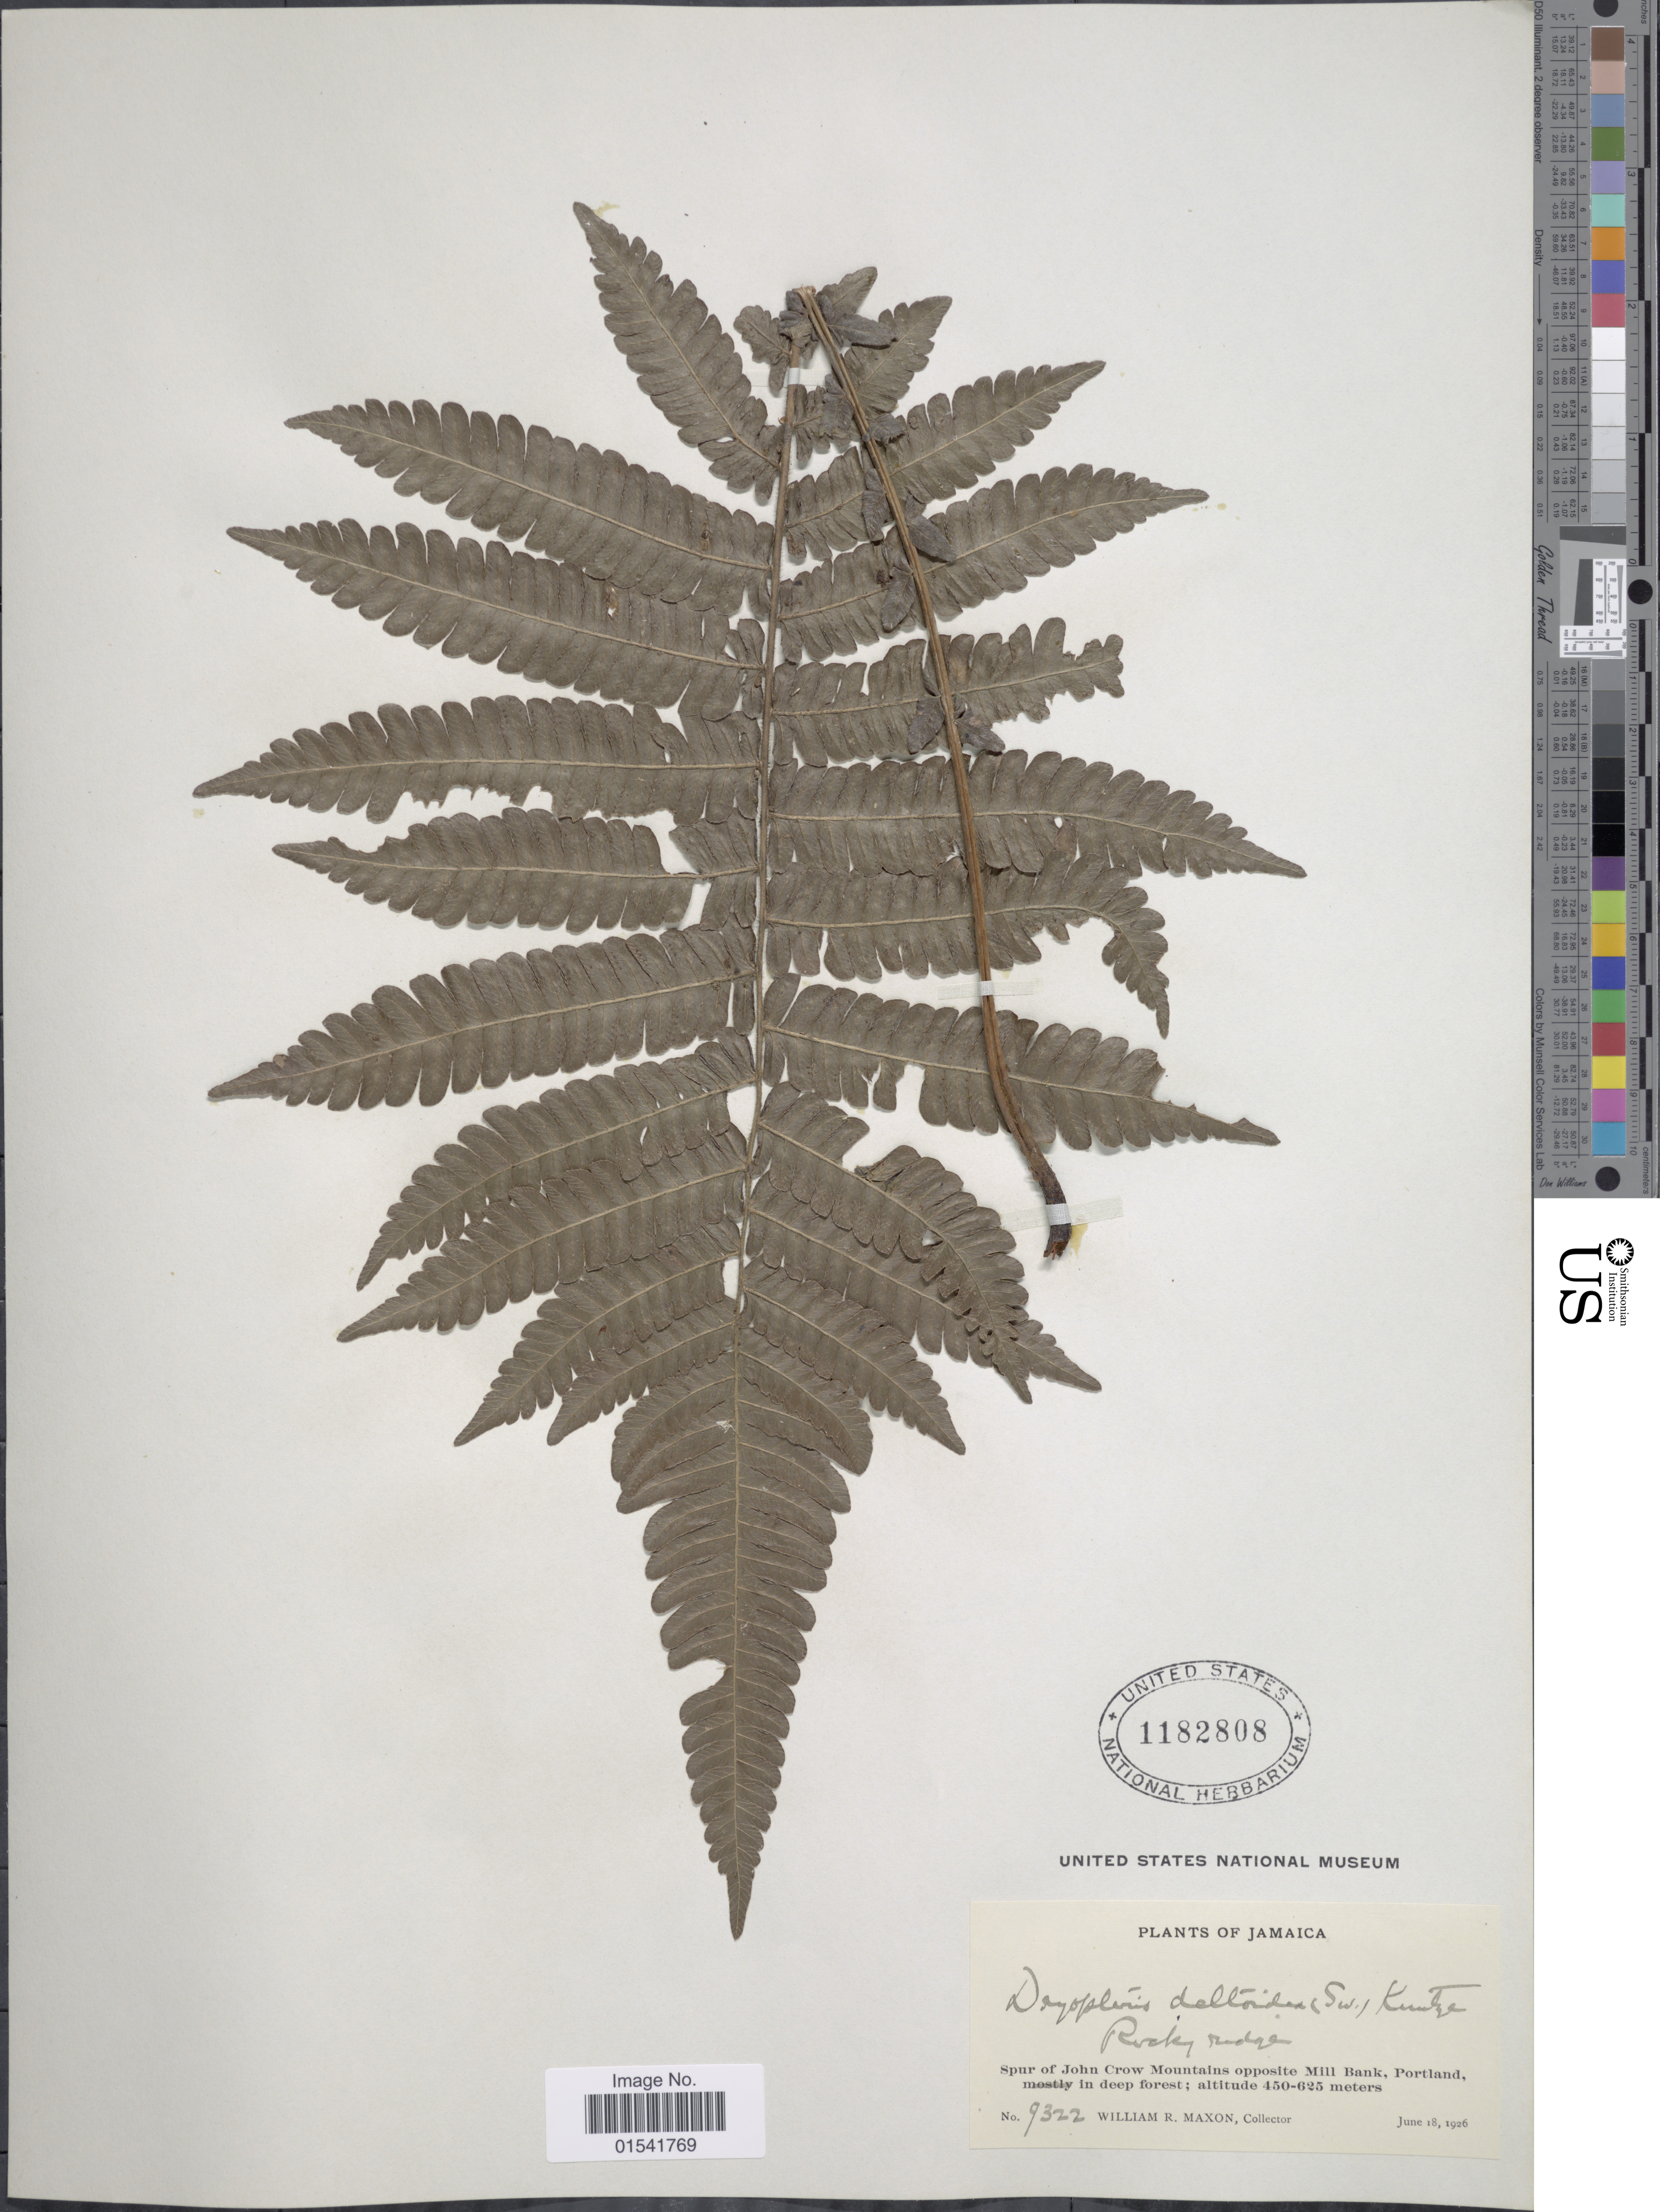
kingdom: Plantae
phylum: Tracheophyta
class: Polypodiopsida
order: Polypodiales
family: Thelypteridaceae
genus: Steiropteris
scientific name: Steiropteris deltoidea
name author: (Sw.) Pic. Serm.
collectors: W. R. Maxon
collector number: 9322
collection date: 1926-06-18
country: Jamaica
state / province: Portland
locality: Spur of John Crow Mountains opposite Mill Bank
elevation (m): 450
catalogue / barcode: US 1182808